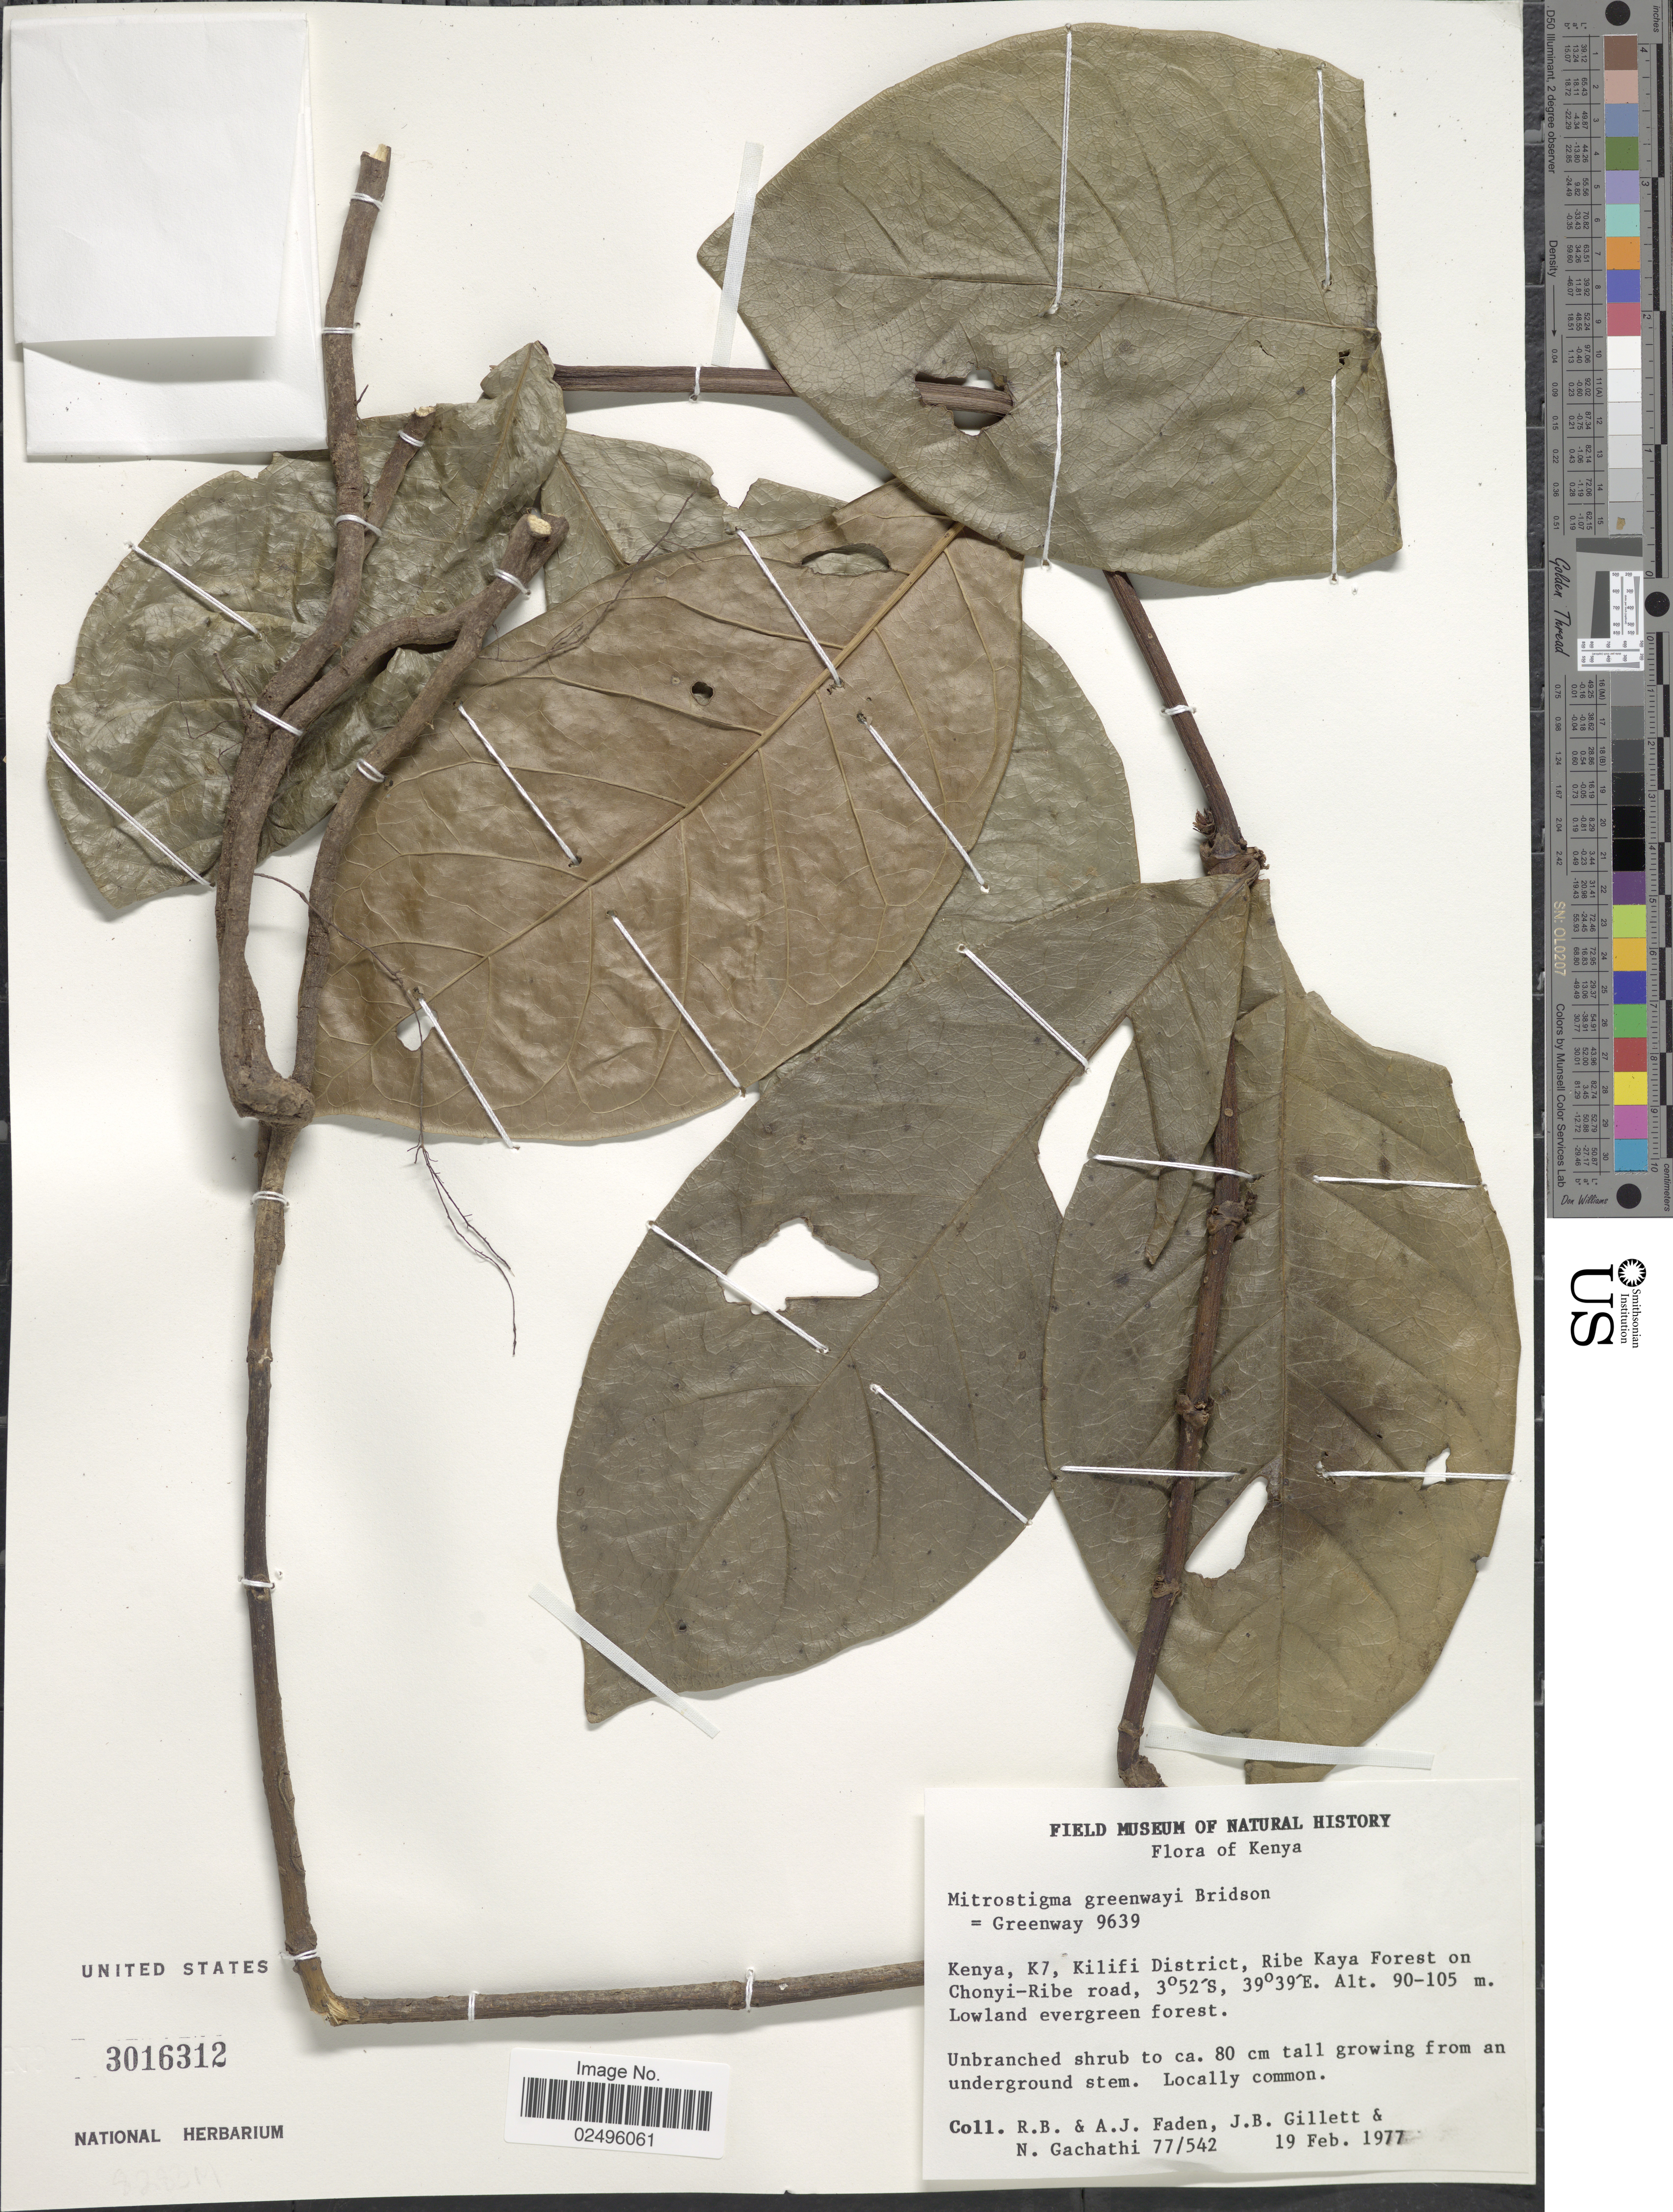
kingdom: Plantae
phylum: Tracheophyta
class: Magnoliopsida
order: Gentianales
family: Rubiaceae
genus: Mitriostigma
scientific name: Mitriostigma greenwayi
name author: Bridson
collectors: R. B. Faden, A. J. Faden, J. B. Gillett & N. Gachathi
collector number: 77/542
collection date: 1977-02-19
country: Kenya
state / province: Kilifi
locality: K7, Kilifi District, Ribe Kaya Forest on Chonyi-Ribe road. Lowland evergreen forest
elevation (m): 90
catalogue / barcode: US 3016312